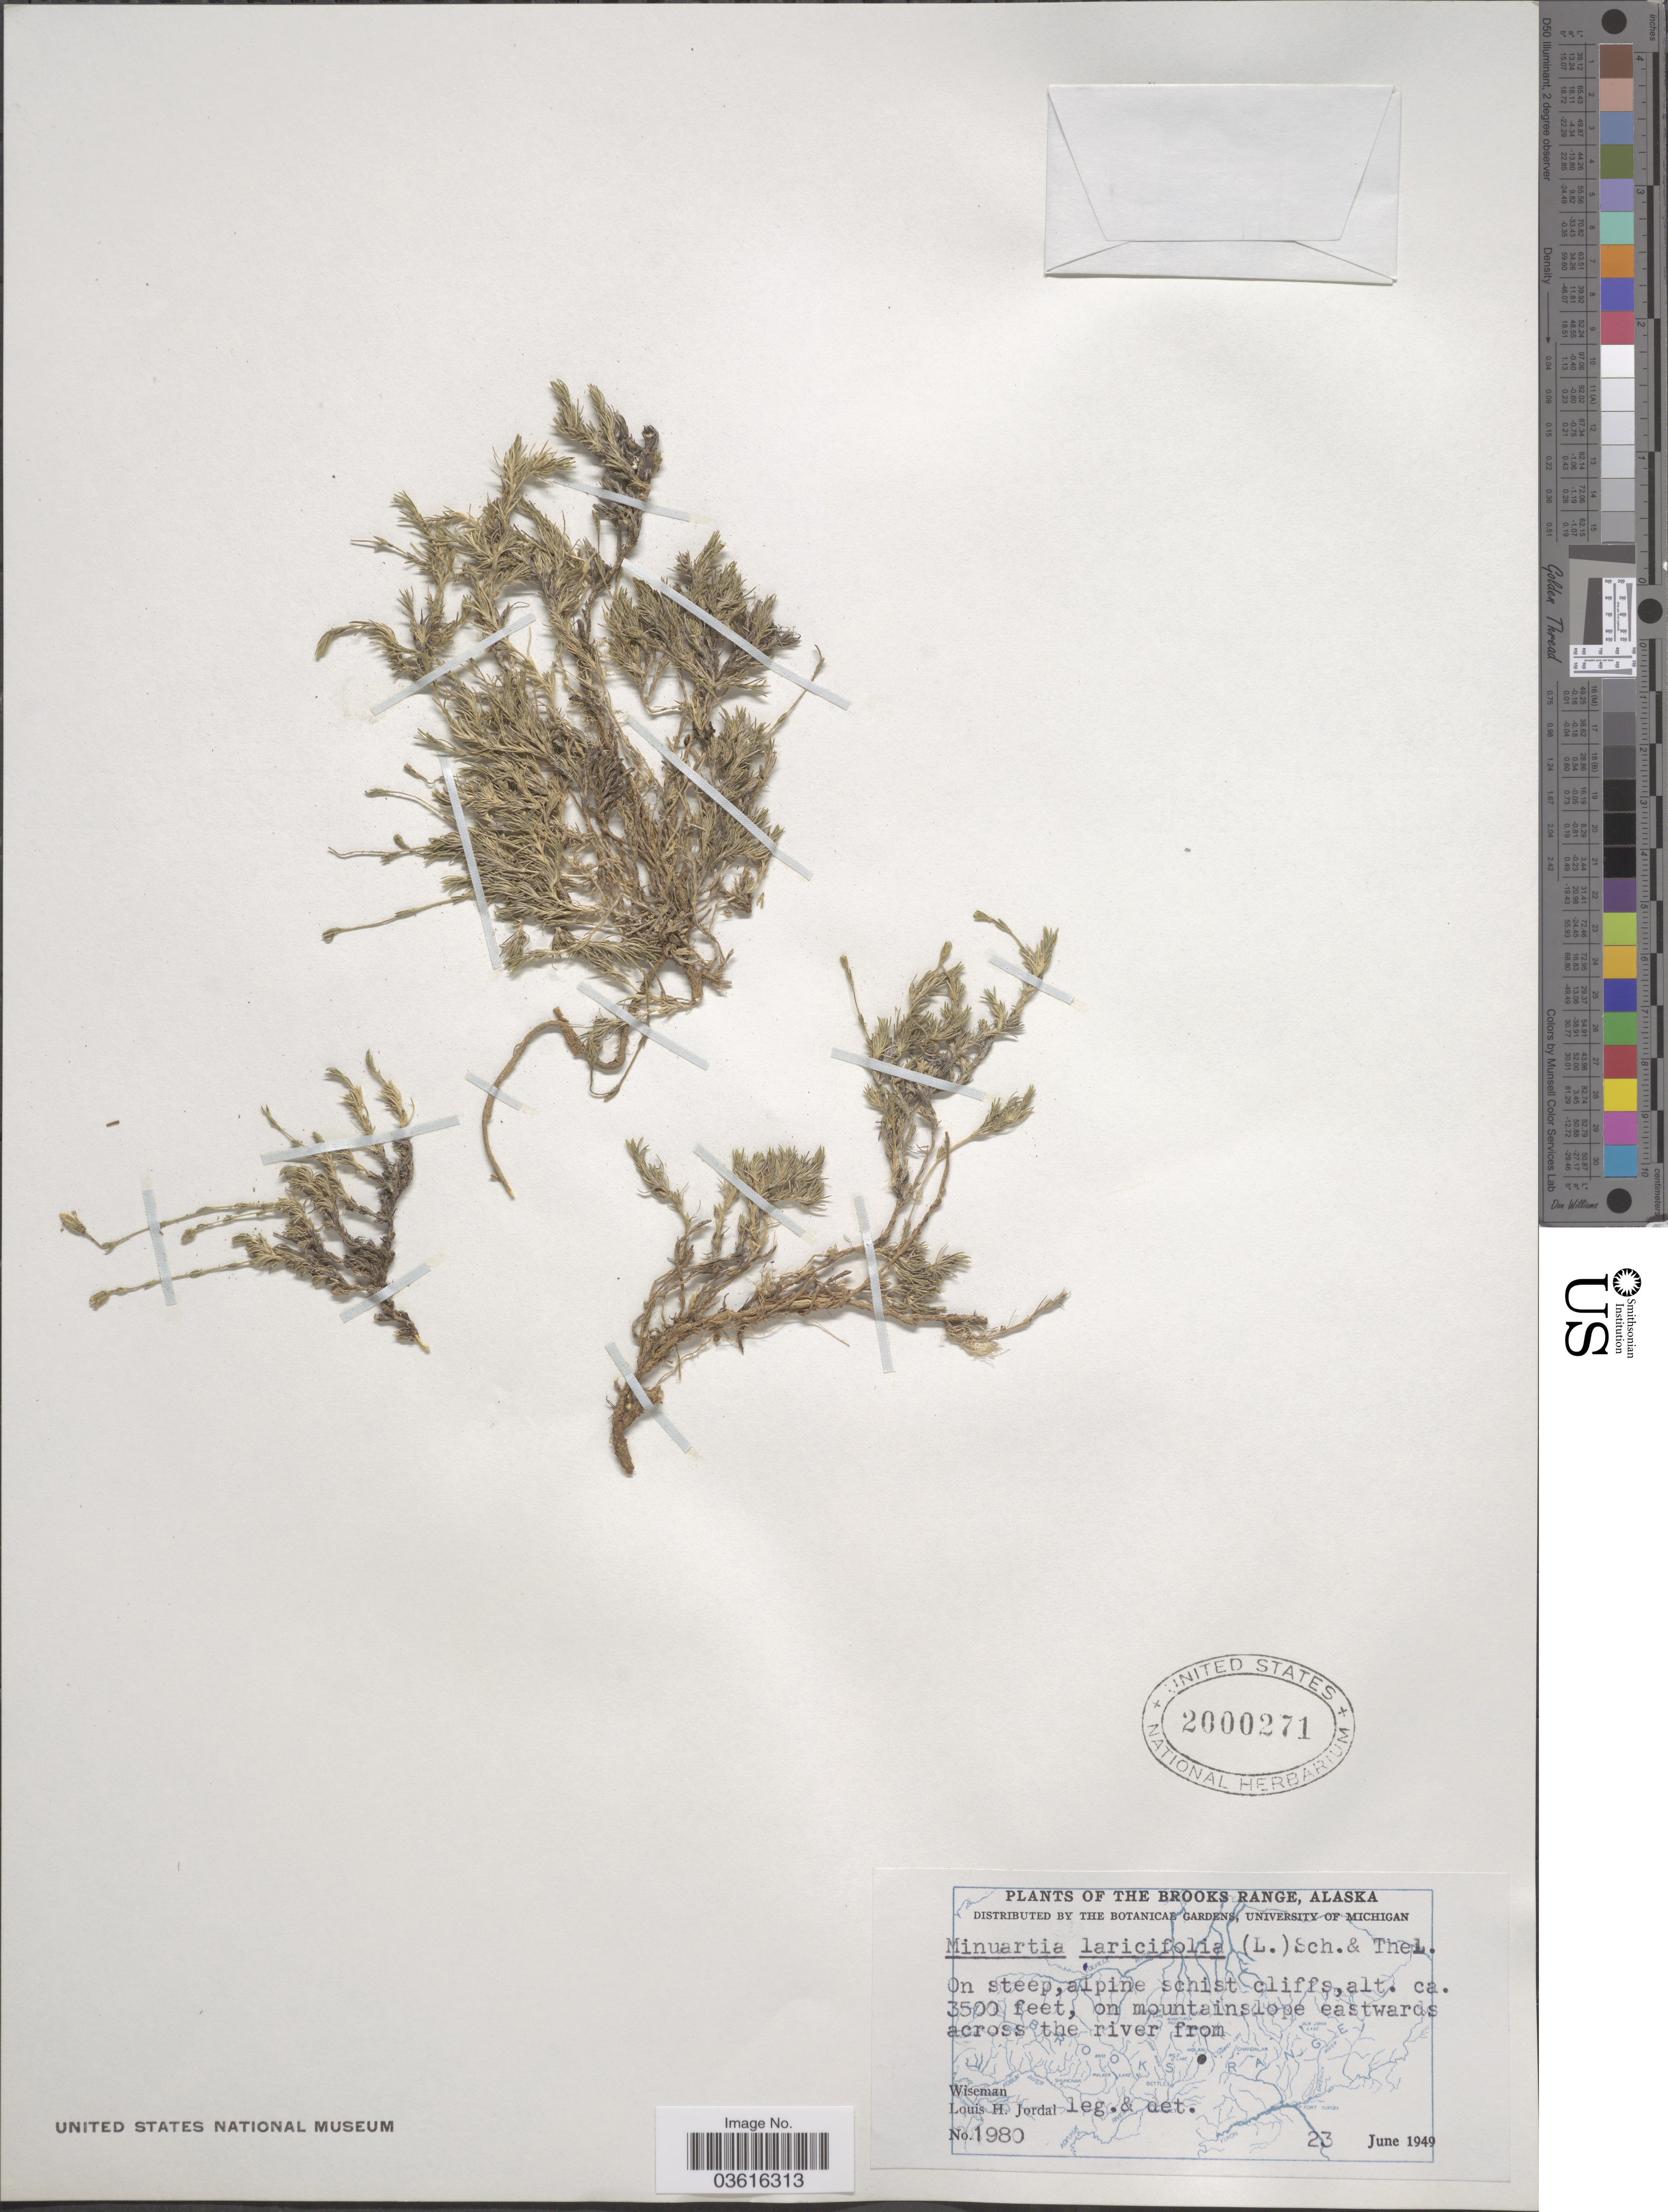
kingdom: Plantae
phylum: Tracheophyta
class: Magnoliopsida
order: Caryophyllales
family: Caryophyllaceae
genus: Cherleria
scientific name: Cherleria yukonensis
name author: (Hultén) A.J. Moore & Dillenb.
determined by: Strong, Mark T., (BOT), Smithsonian Institution - National Museum of Natural History (UNITED STATES)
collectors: L. Jordal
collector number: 1980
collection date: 1949-06-23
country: United States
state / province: Alaska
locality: The Brooks Range. On mountainslope eastwards across the river from Wiseman.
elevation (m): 1067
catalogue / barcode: US 2000271